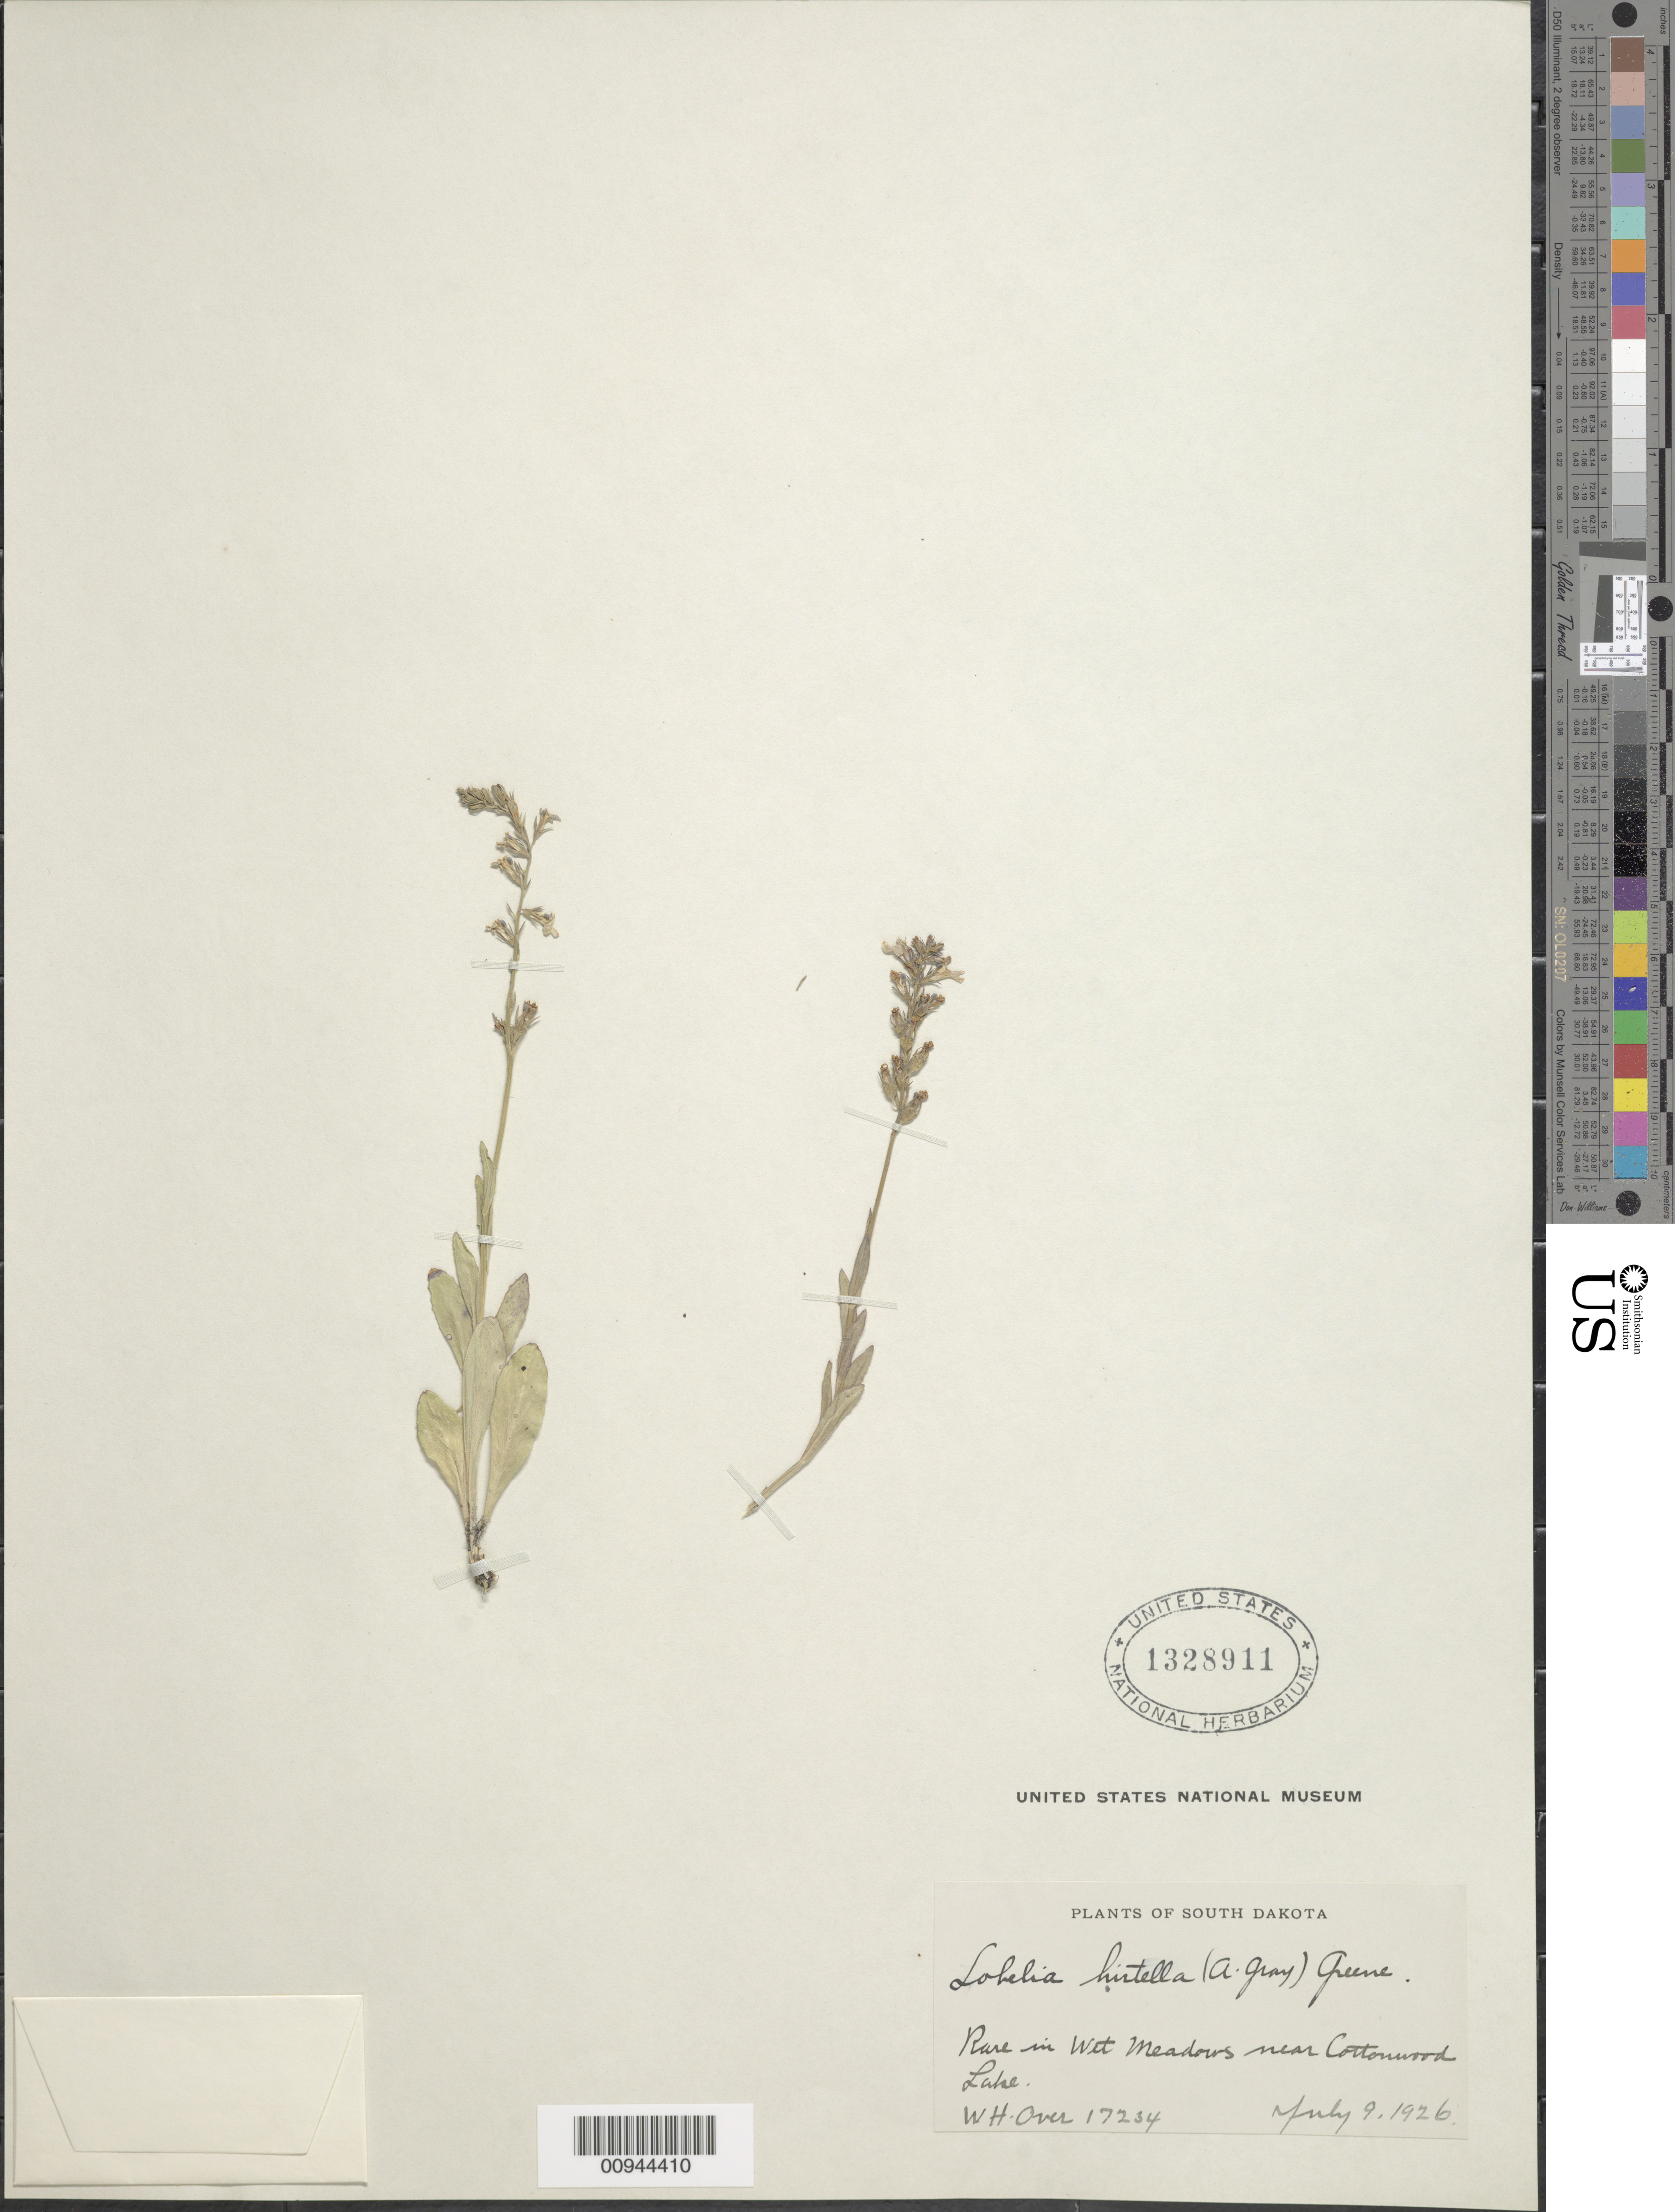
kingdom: Plantae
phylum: Tracheophyta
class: Magnoliopsida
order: Asterales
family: Campanulaceae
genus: Lobelia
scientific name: Lobelia hirtella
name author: (A. Gray) Greene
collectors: W. Over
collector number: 17234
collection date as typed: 09 Jul 1926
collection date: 1926-07-09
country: United States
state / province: South Dakota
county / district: Marshall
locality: Near Cottonwood Lake.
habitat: rare in wet meadows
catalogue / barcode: US 1328911